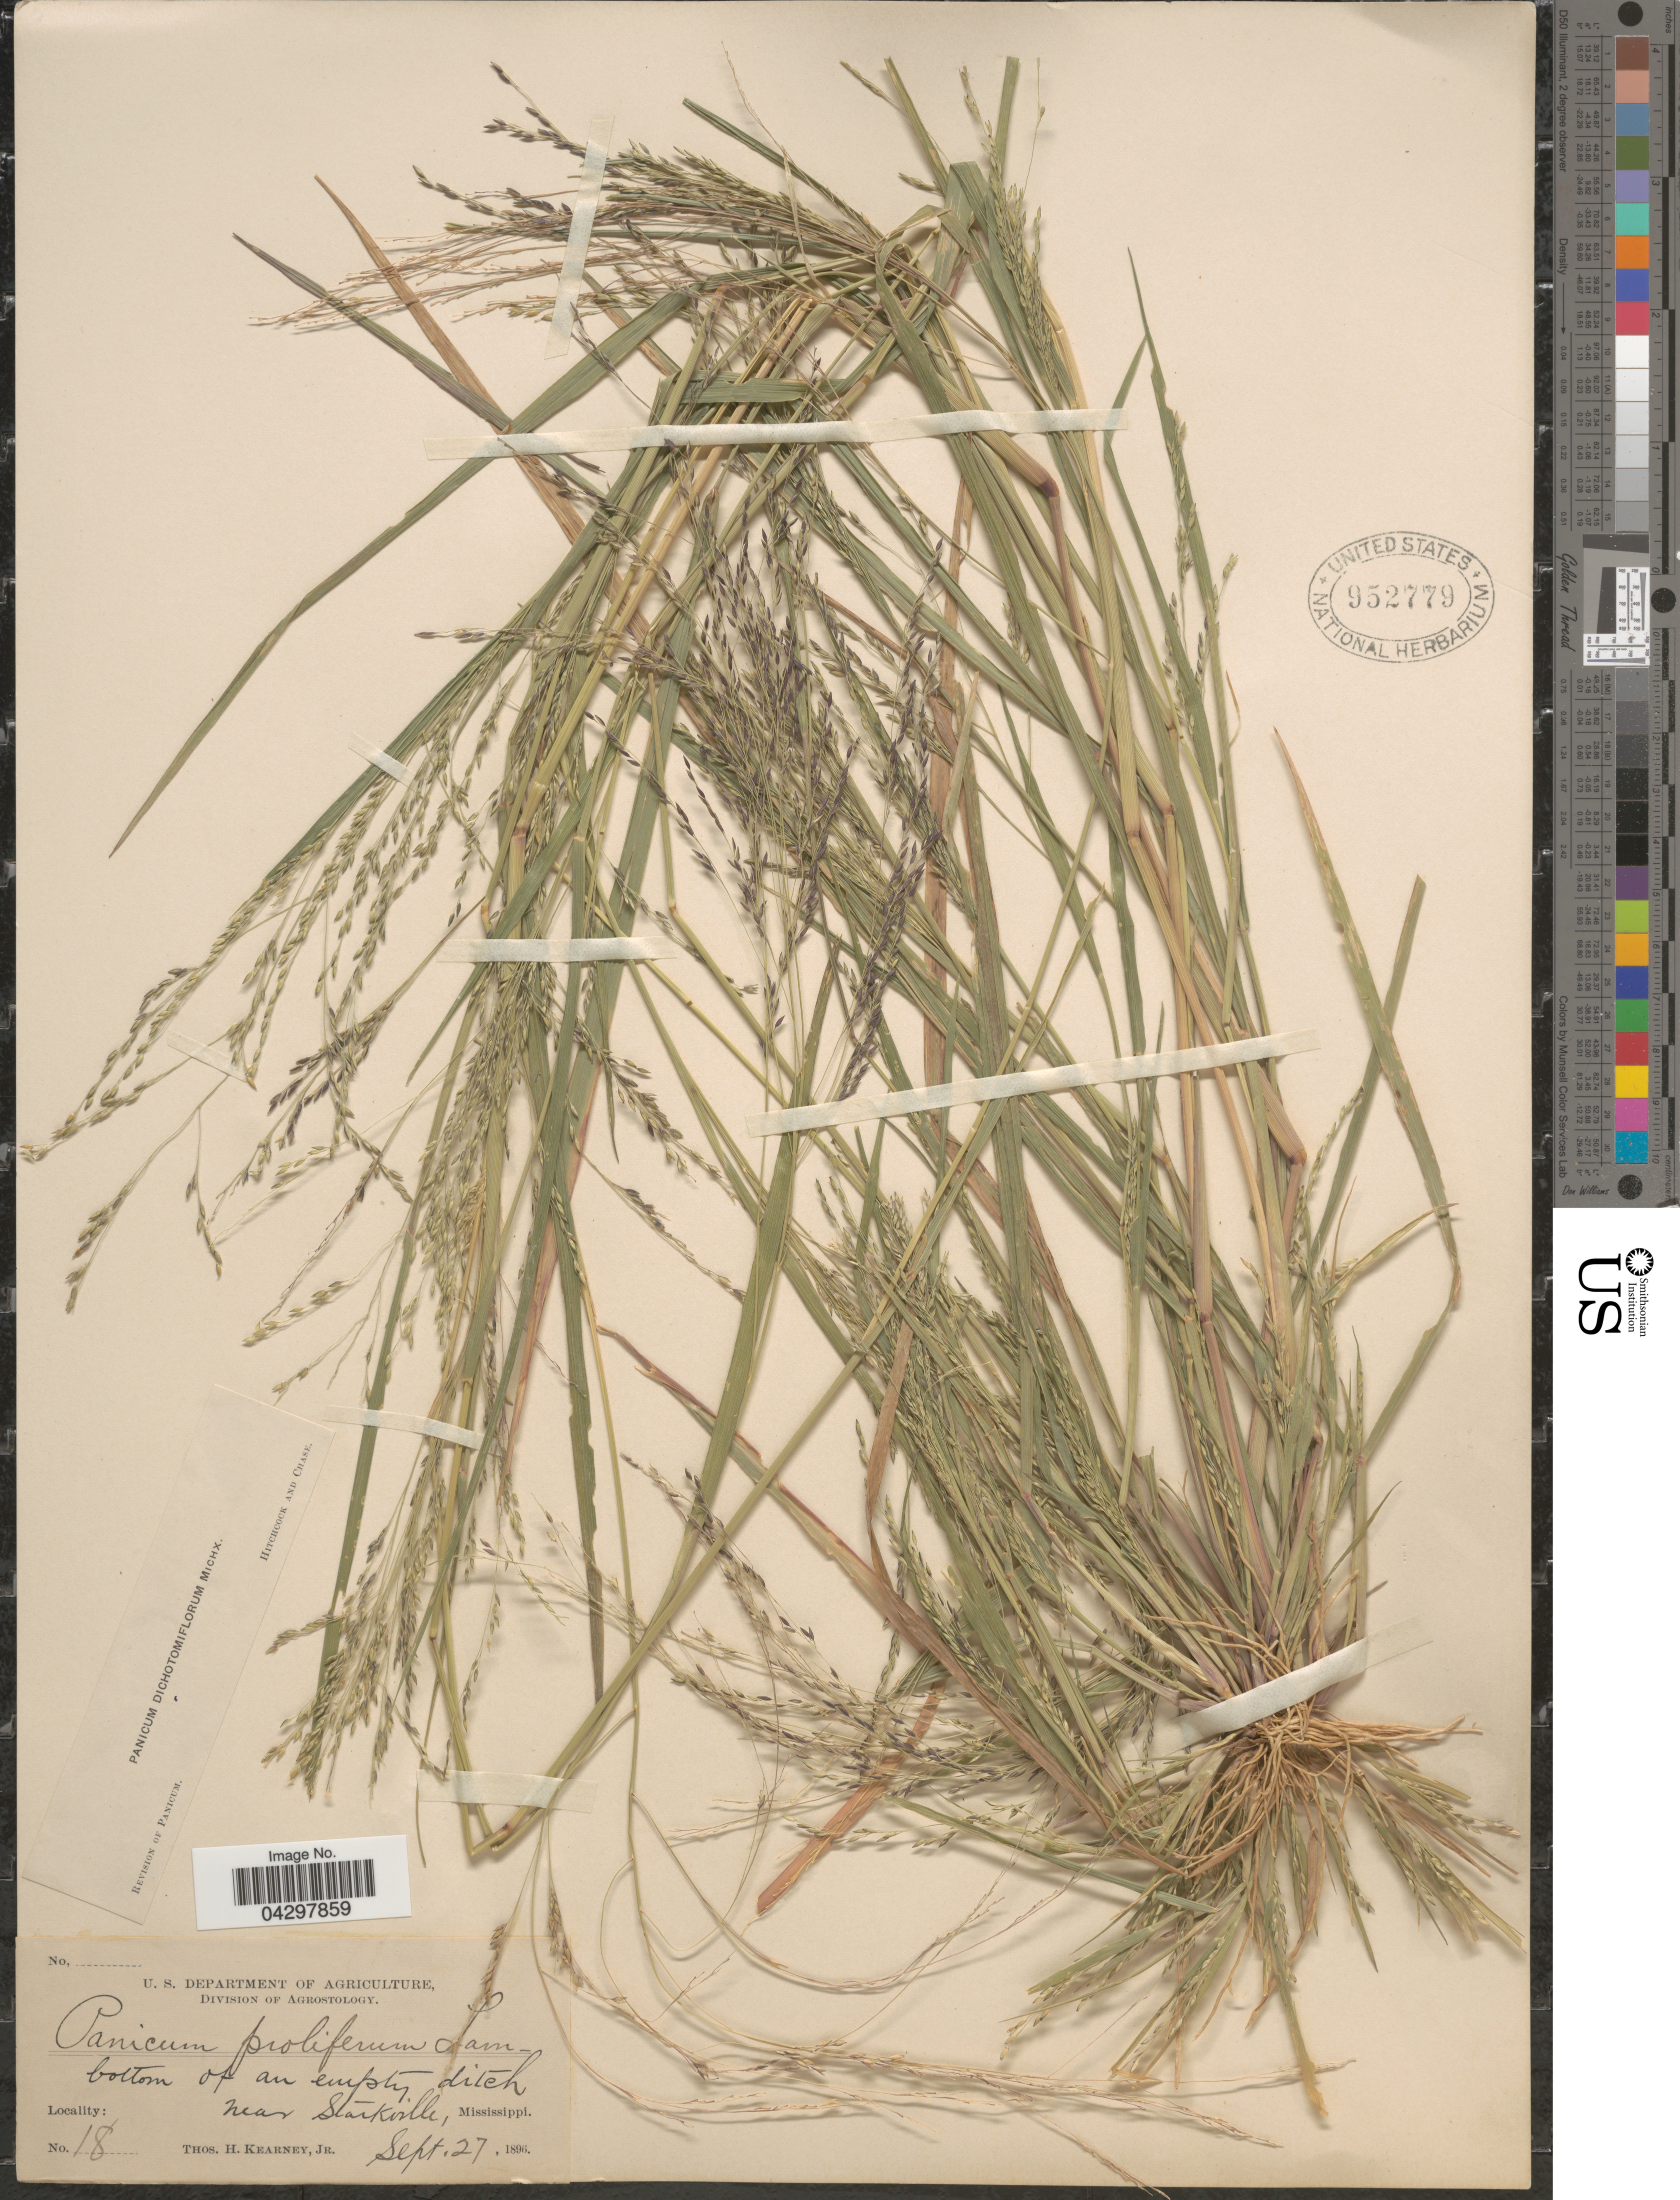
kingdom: Plantae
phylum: Tracheophyta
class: Liliopsida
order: Poales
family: Poaceae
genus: Panicum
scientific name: Panicum dichotomiflorum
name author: Michx.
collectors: T. H. Kearney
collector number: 18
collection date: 1896-09-27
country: United States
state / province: Mississippi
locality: Bottom of an empty ditch near Starkville.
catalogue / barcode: US 952779